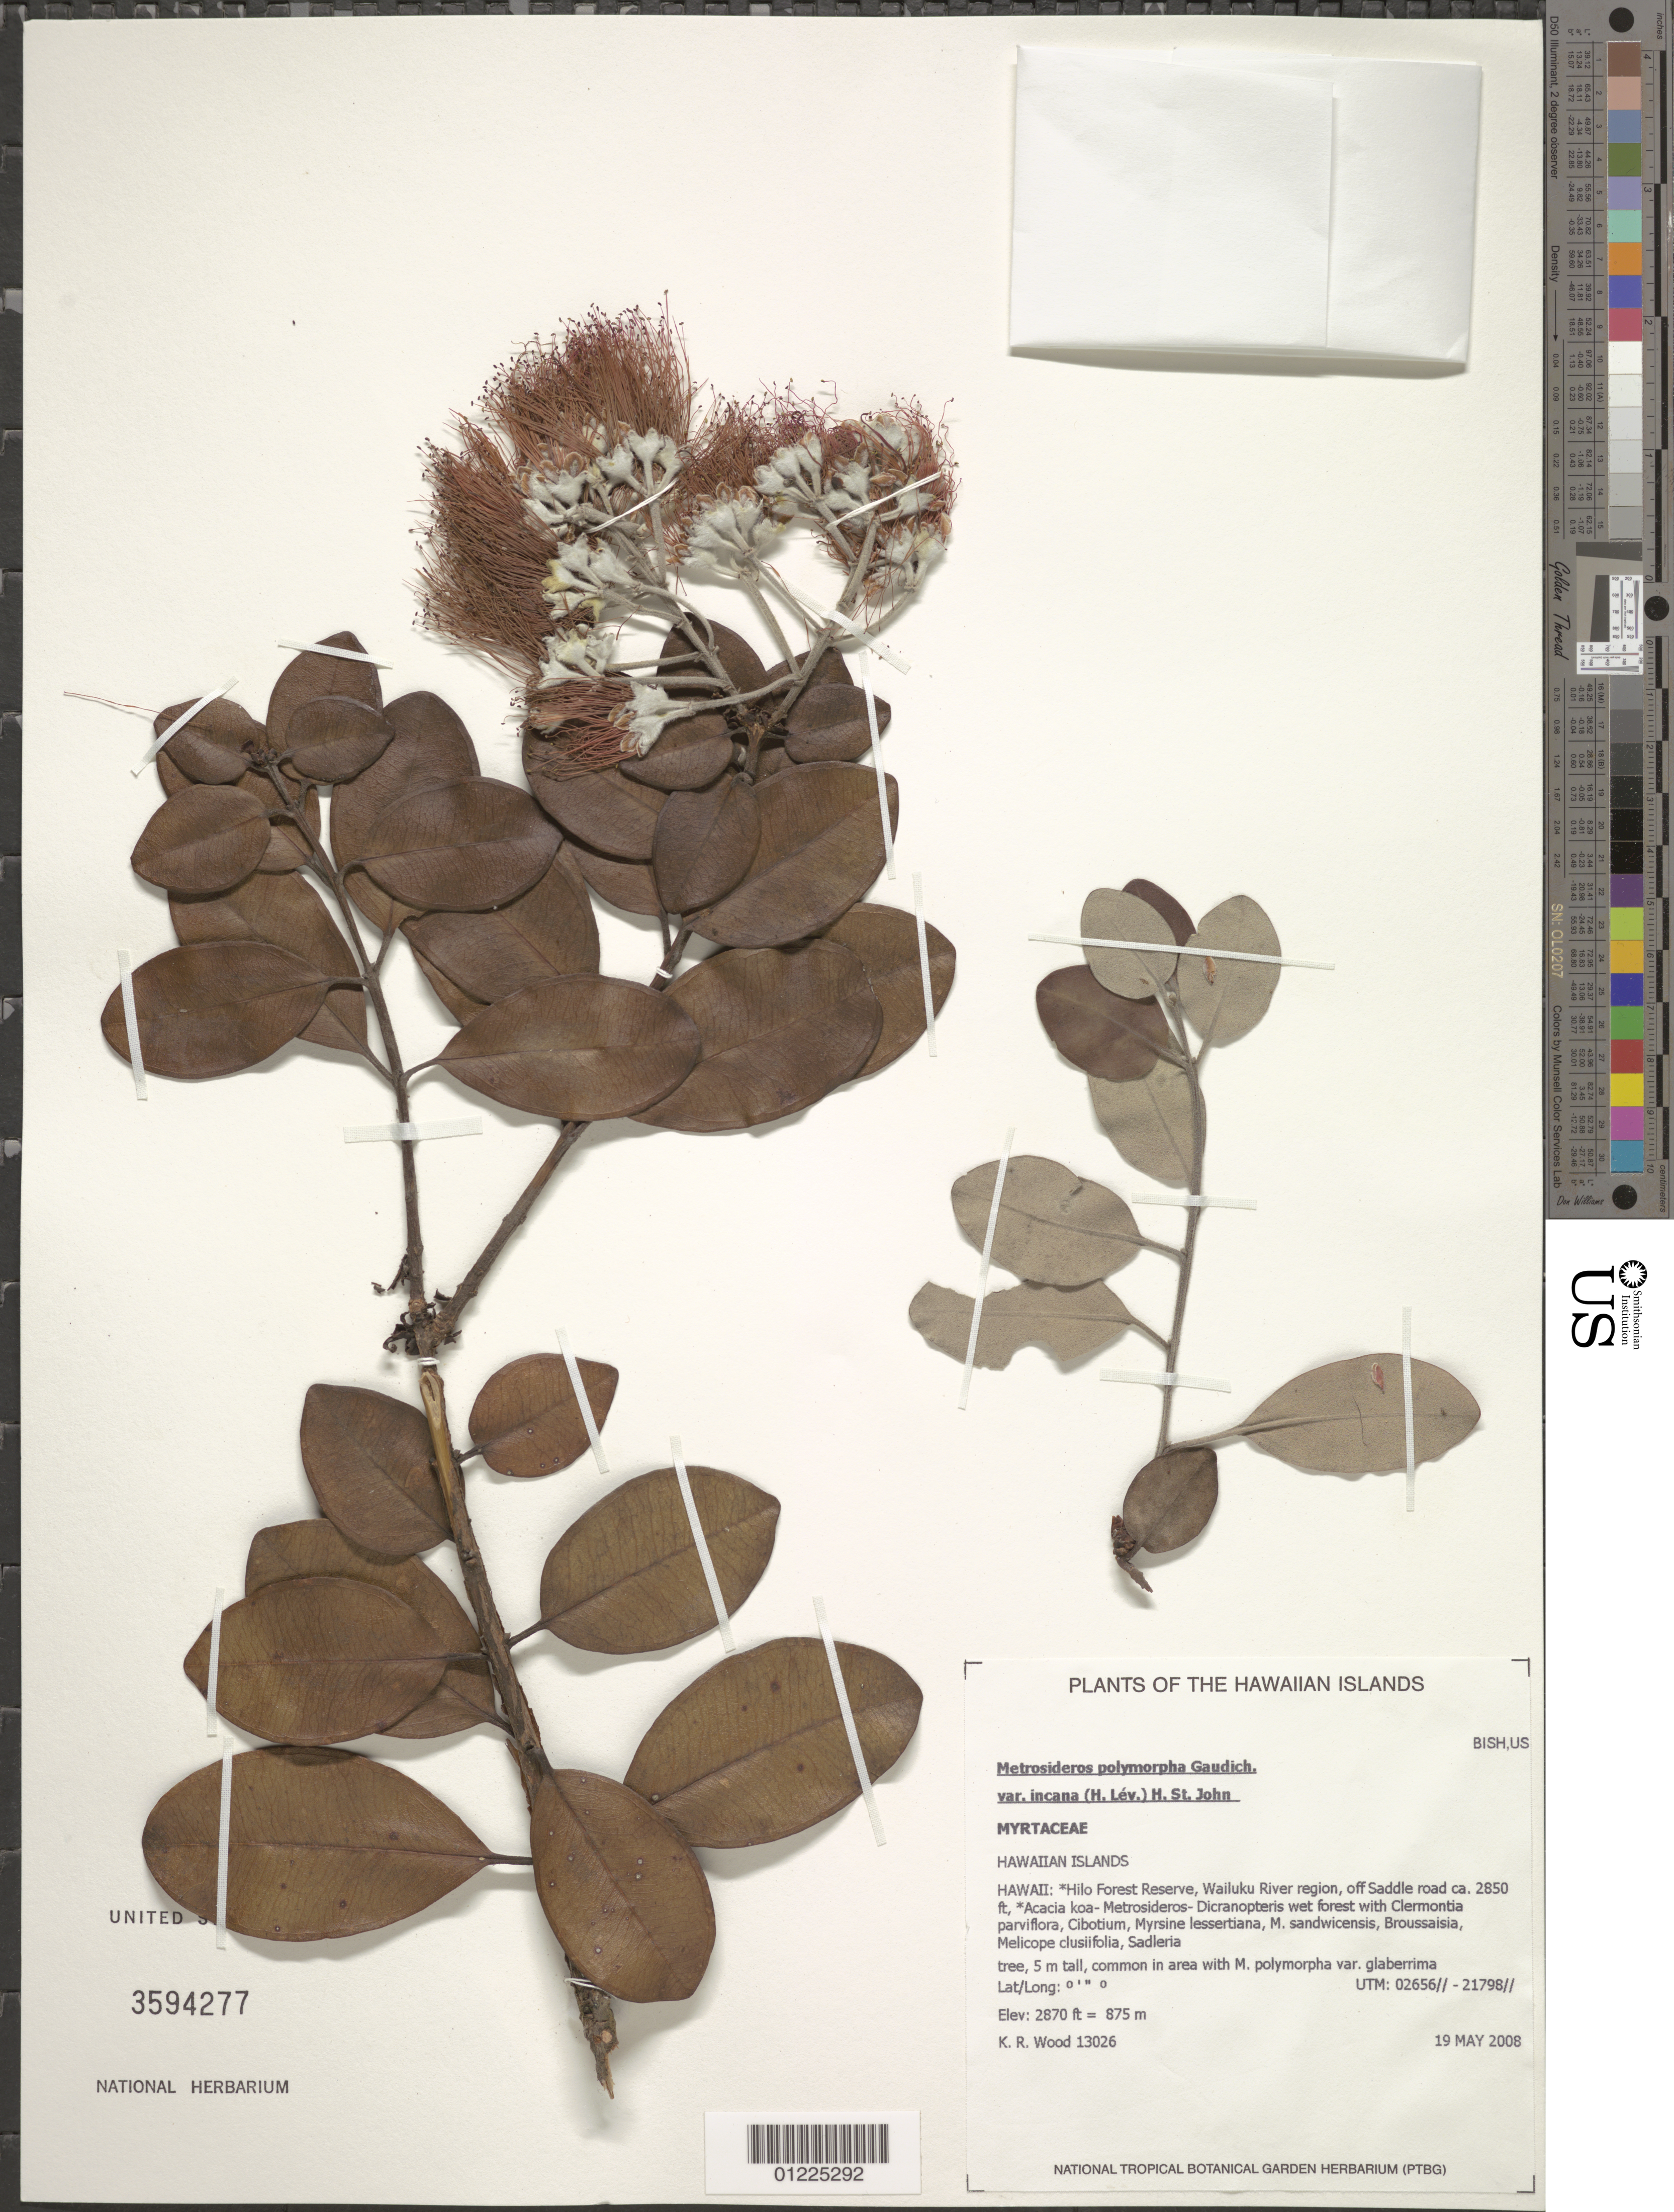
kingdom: Plantae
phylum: Tracheophyta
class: Magnoliopsida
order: Myrtales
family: Myrtaceae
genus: Metrosideros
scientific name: Metrosideros polymorpha var. incana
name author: H. St. John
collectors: K. R. Wood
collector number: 13026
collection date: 2008-05-19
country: United States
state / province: Hawaii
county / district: Hawaii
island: Hawaii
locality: Hilo Forest Reserve, Wailuku River region, off Saddle Road ca. 2850 ft.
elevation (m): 875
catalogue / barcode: US 3594277